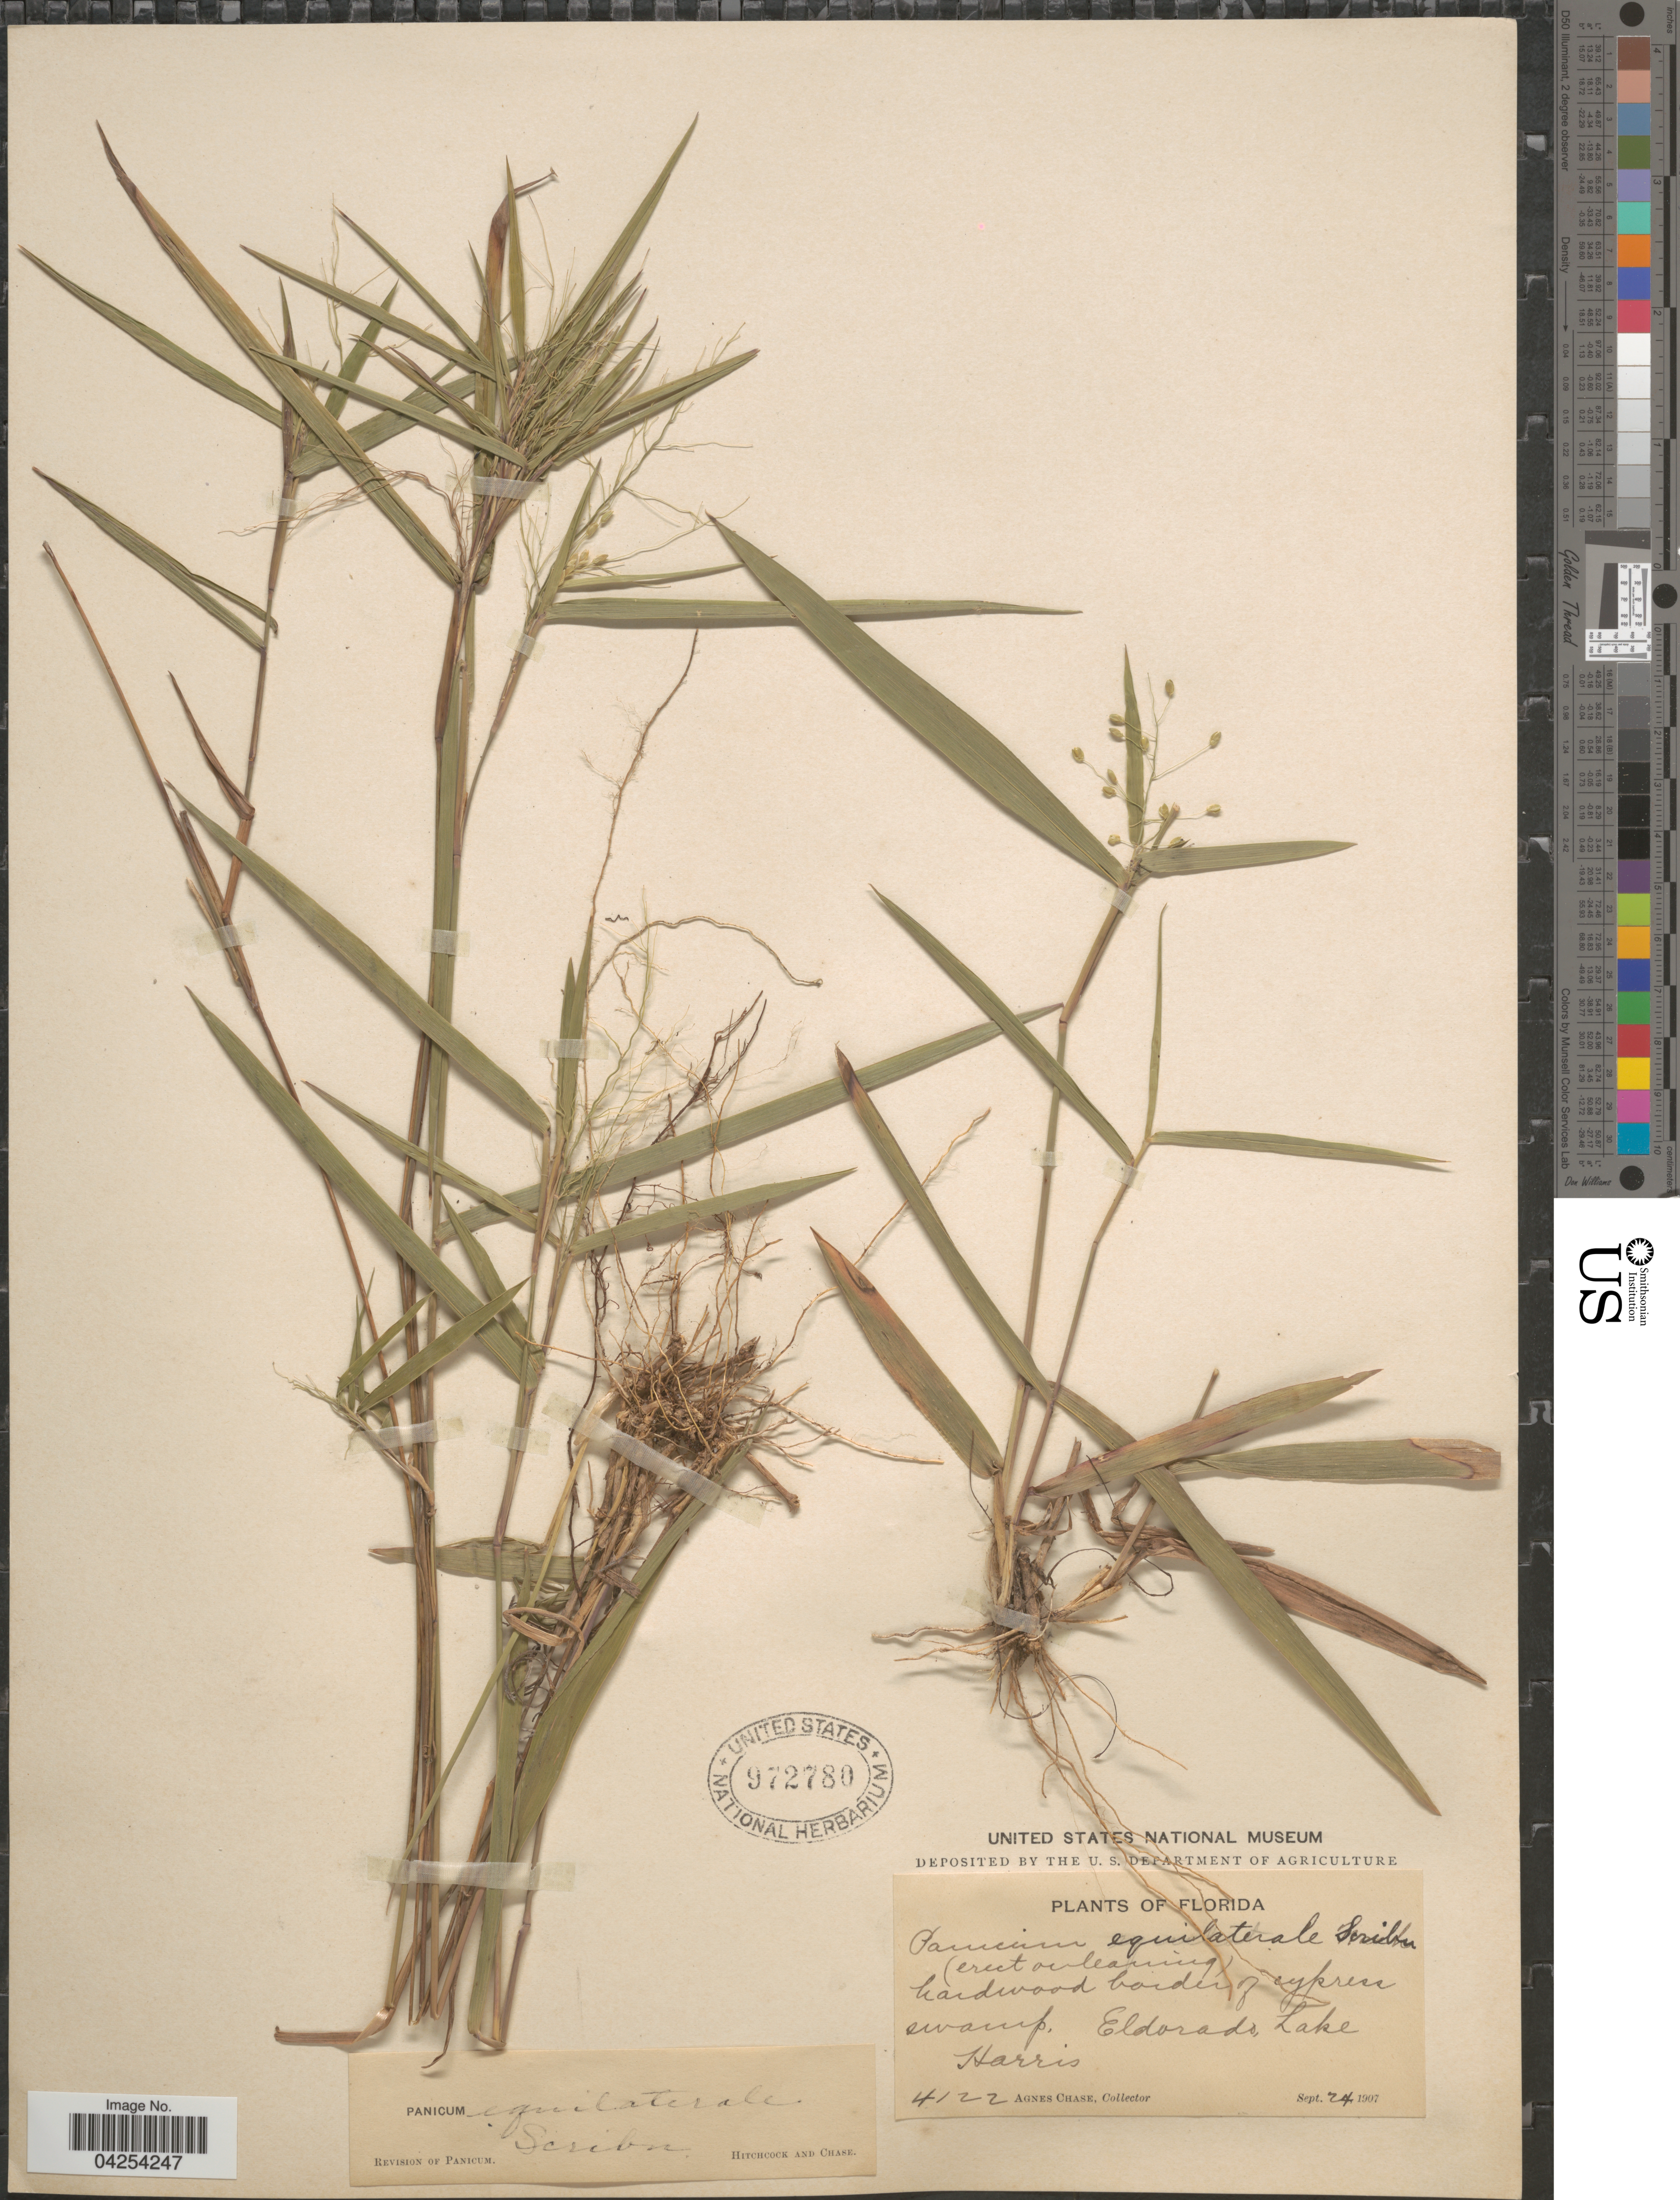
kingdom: Plantae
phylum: Tracheophyta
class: Liliopsida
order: Poales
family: Poaceae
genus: Dichanthelium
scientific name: Dichanthelium commutatum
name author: (Schult.) Gould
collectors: A. Chase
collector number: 4122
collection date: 1907-09-24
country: United States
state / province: Florida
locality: Hardwood border of cypress swamp. Eldorado Lake Harris.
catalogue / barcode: US 972780